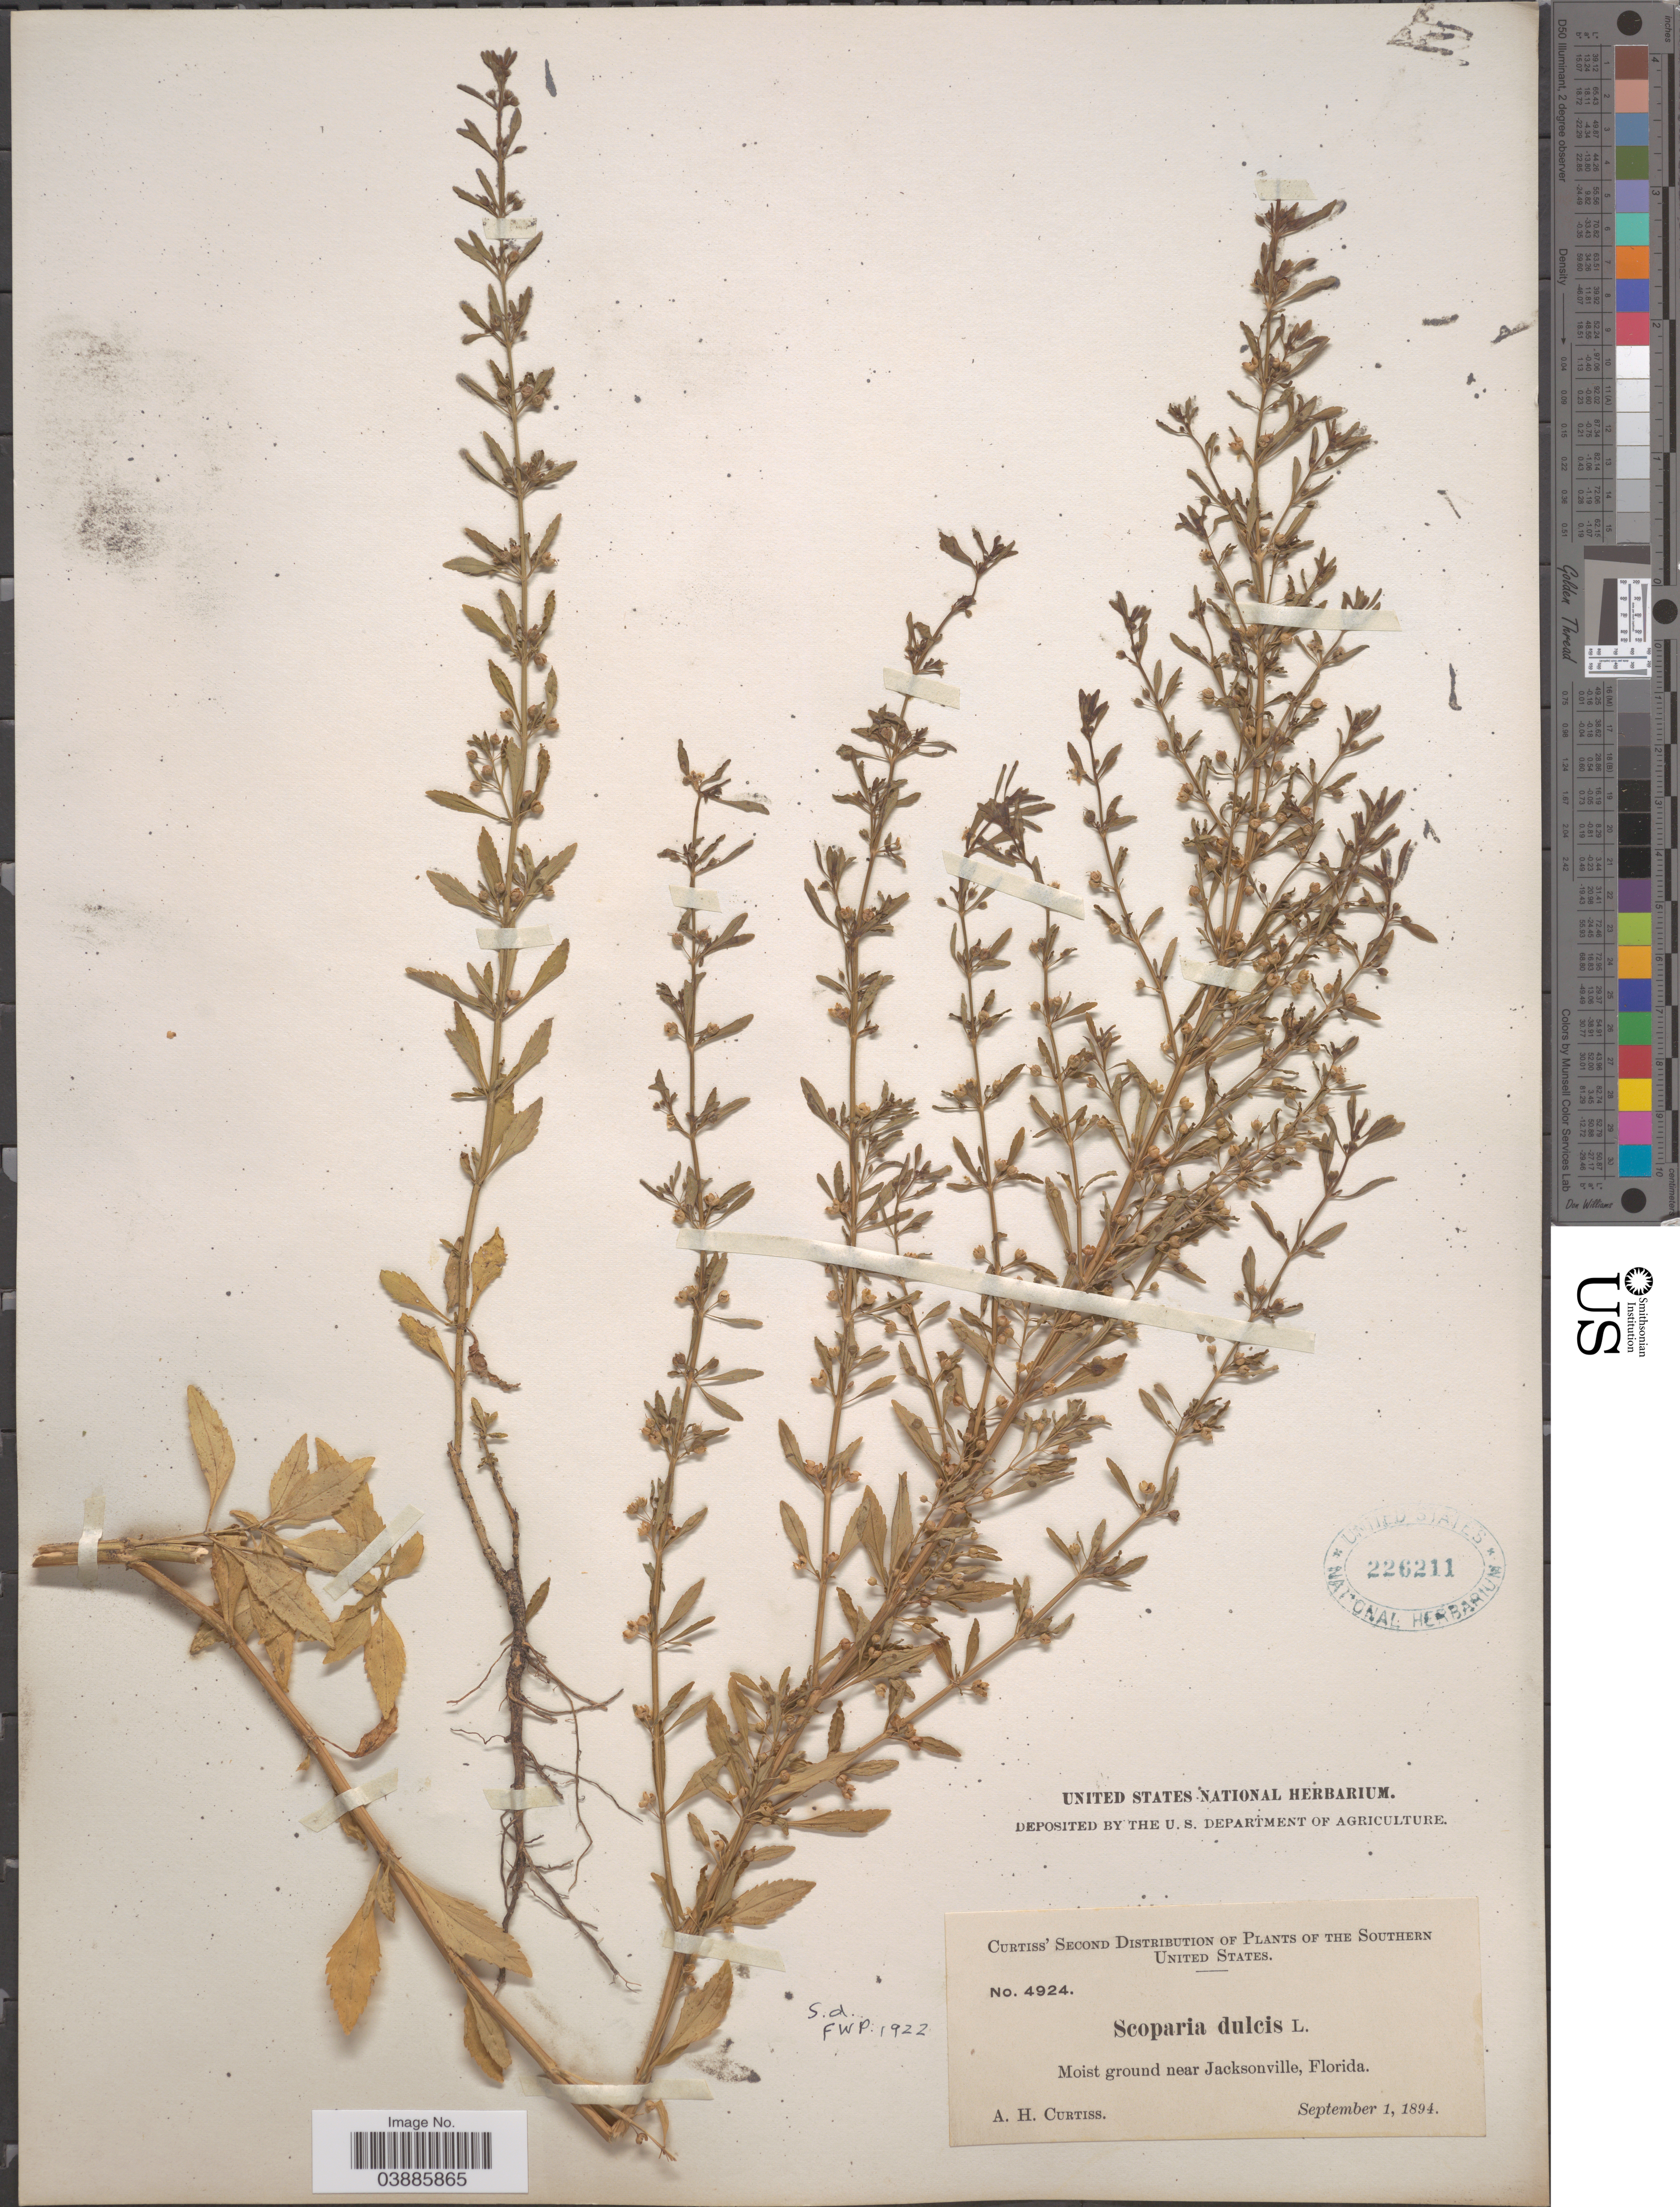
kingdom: Plantae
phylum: Tracheophyta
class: Magnoliopsida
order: Lamiales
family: Plantaginaceae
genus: Scoparia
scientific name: Scoparia dulcis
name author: L.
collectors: A. H. Curtiss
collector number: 4924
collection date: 1894-09-01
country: United States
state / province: Florida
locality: The Southern United States. Moist ground near Jacksonville.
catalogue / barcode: US 226211